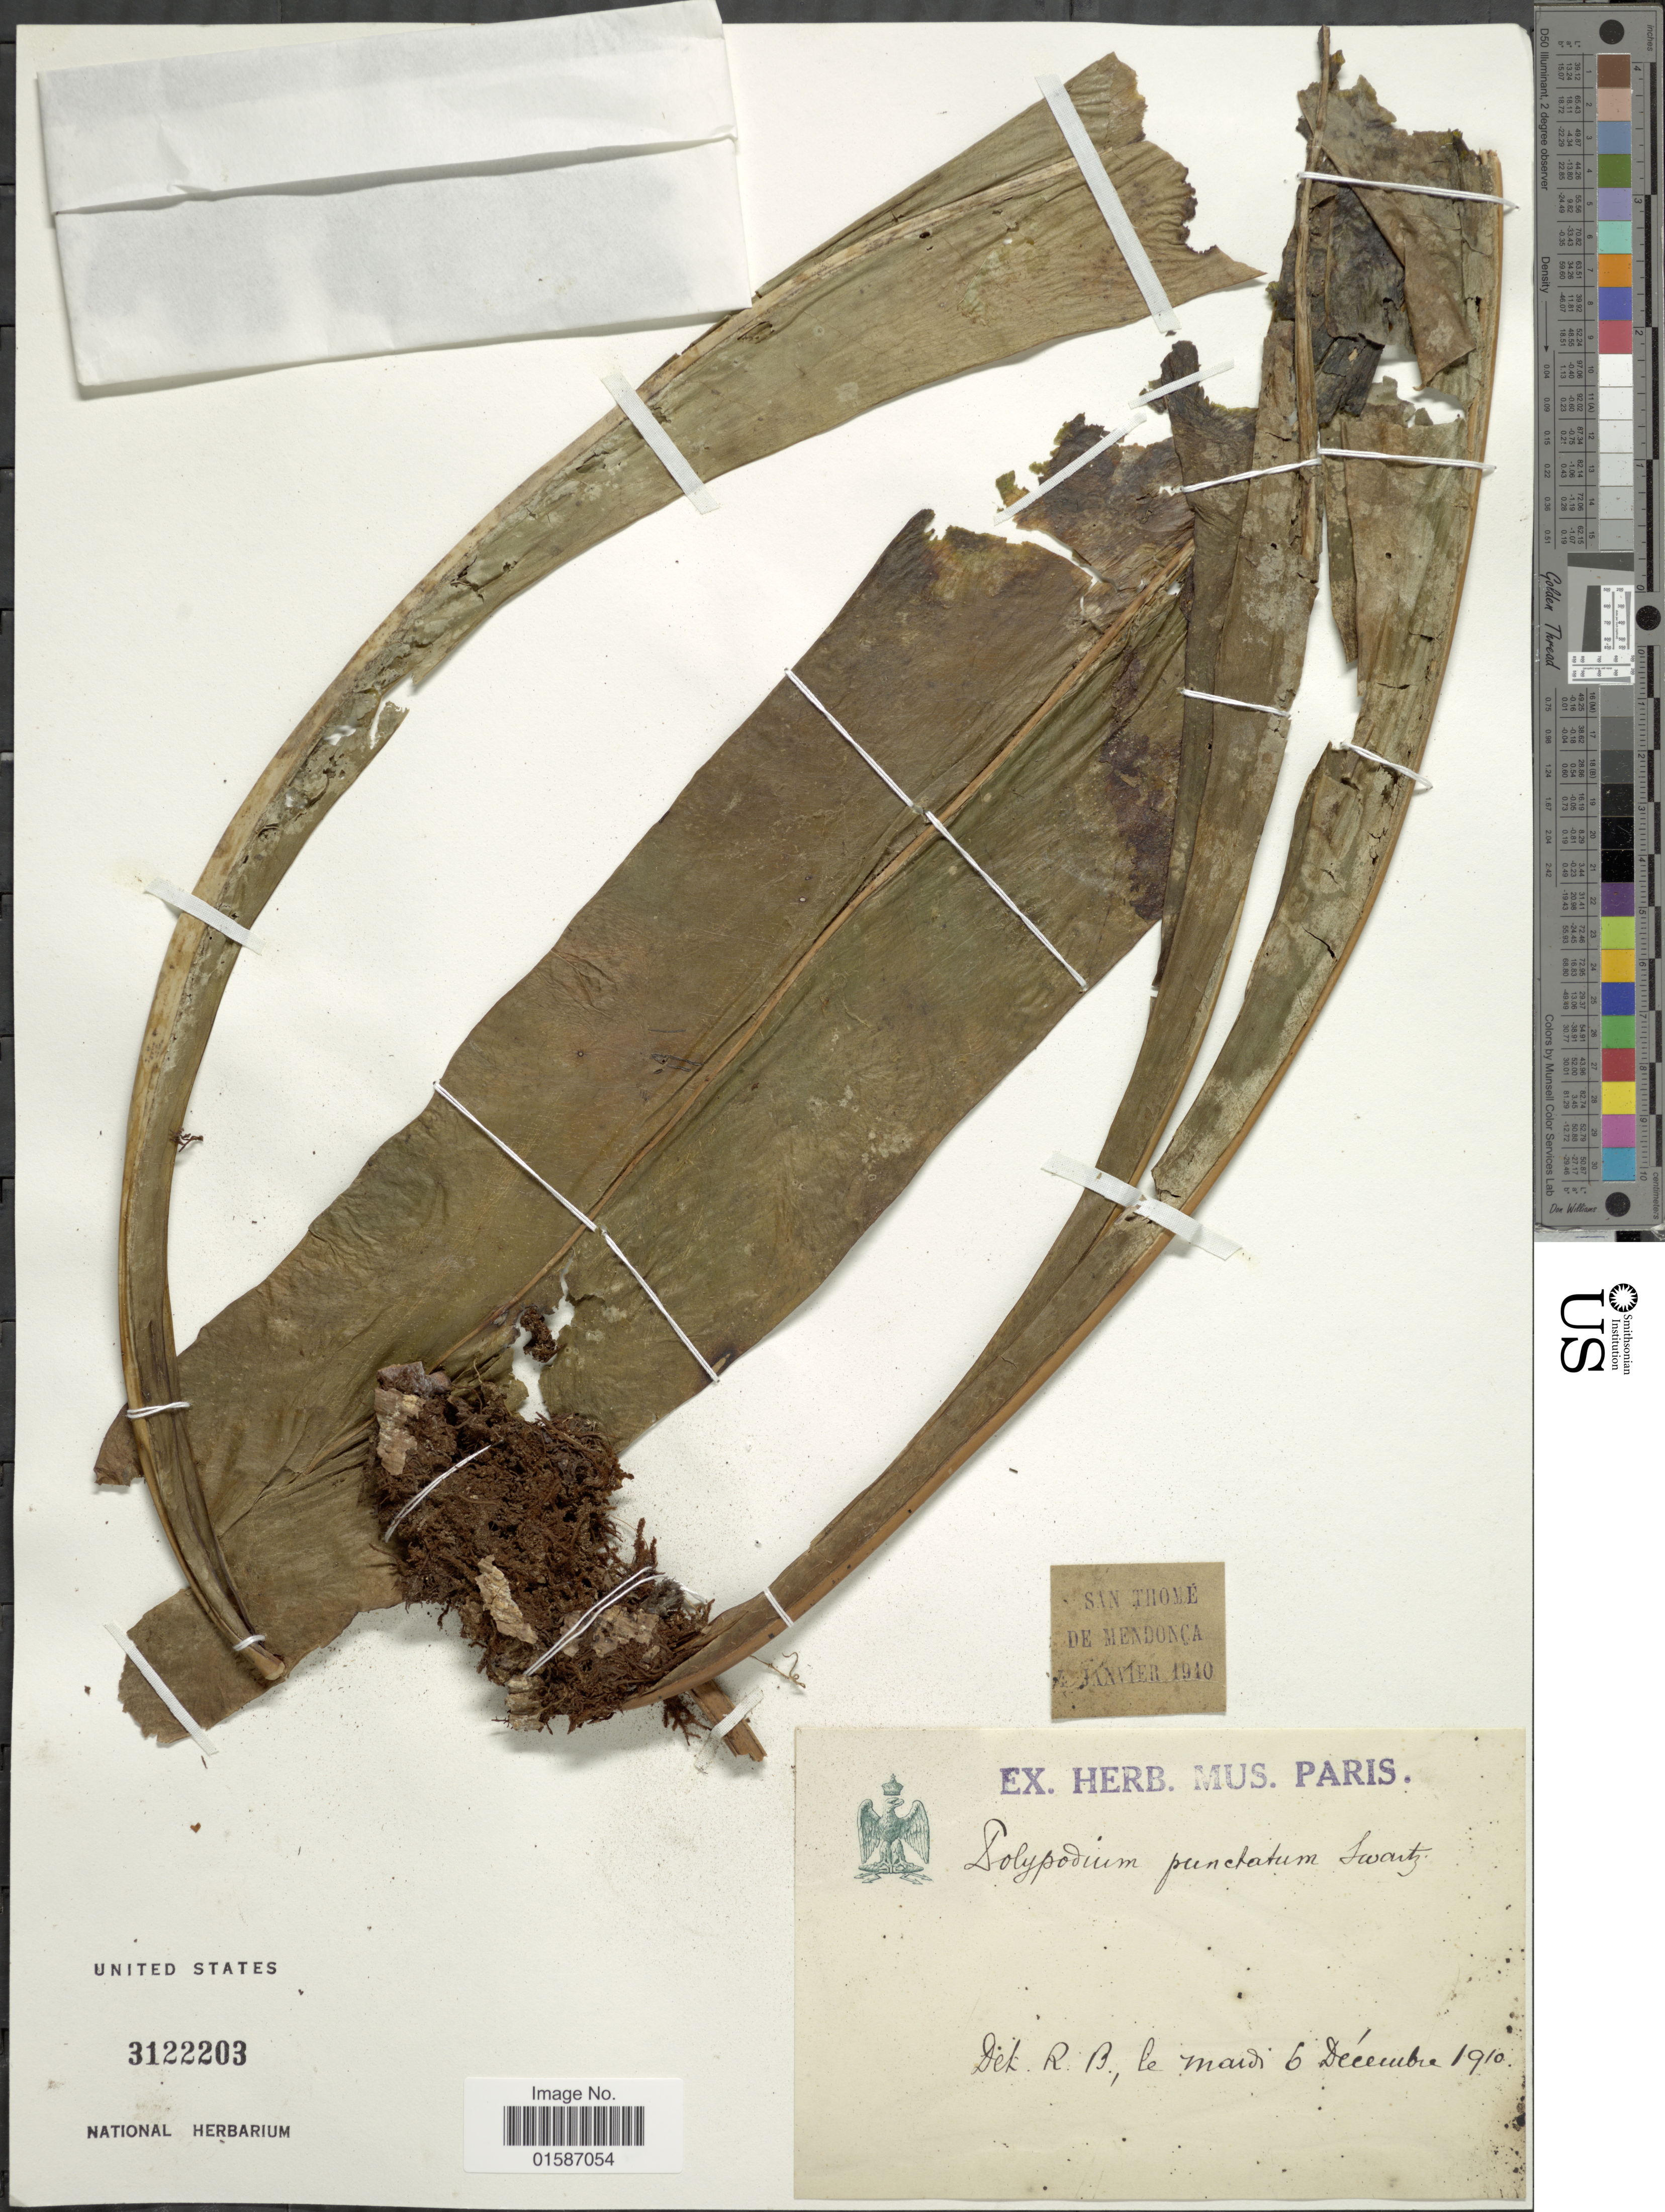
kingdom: Plantae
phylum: Tracheophyta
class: Polypodiopsida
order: Polypodiales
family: Polypodiaceae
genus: Microsorum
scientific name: Microsorum punctatum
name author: (L.) Copel.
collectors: ex herb. Mus. Paris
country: São Tomé and Principe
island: Sao Tome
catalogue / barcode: US 3122203